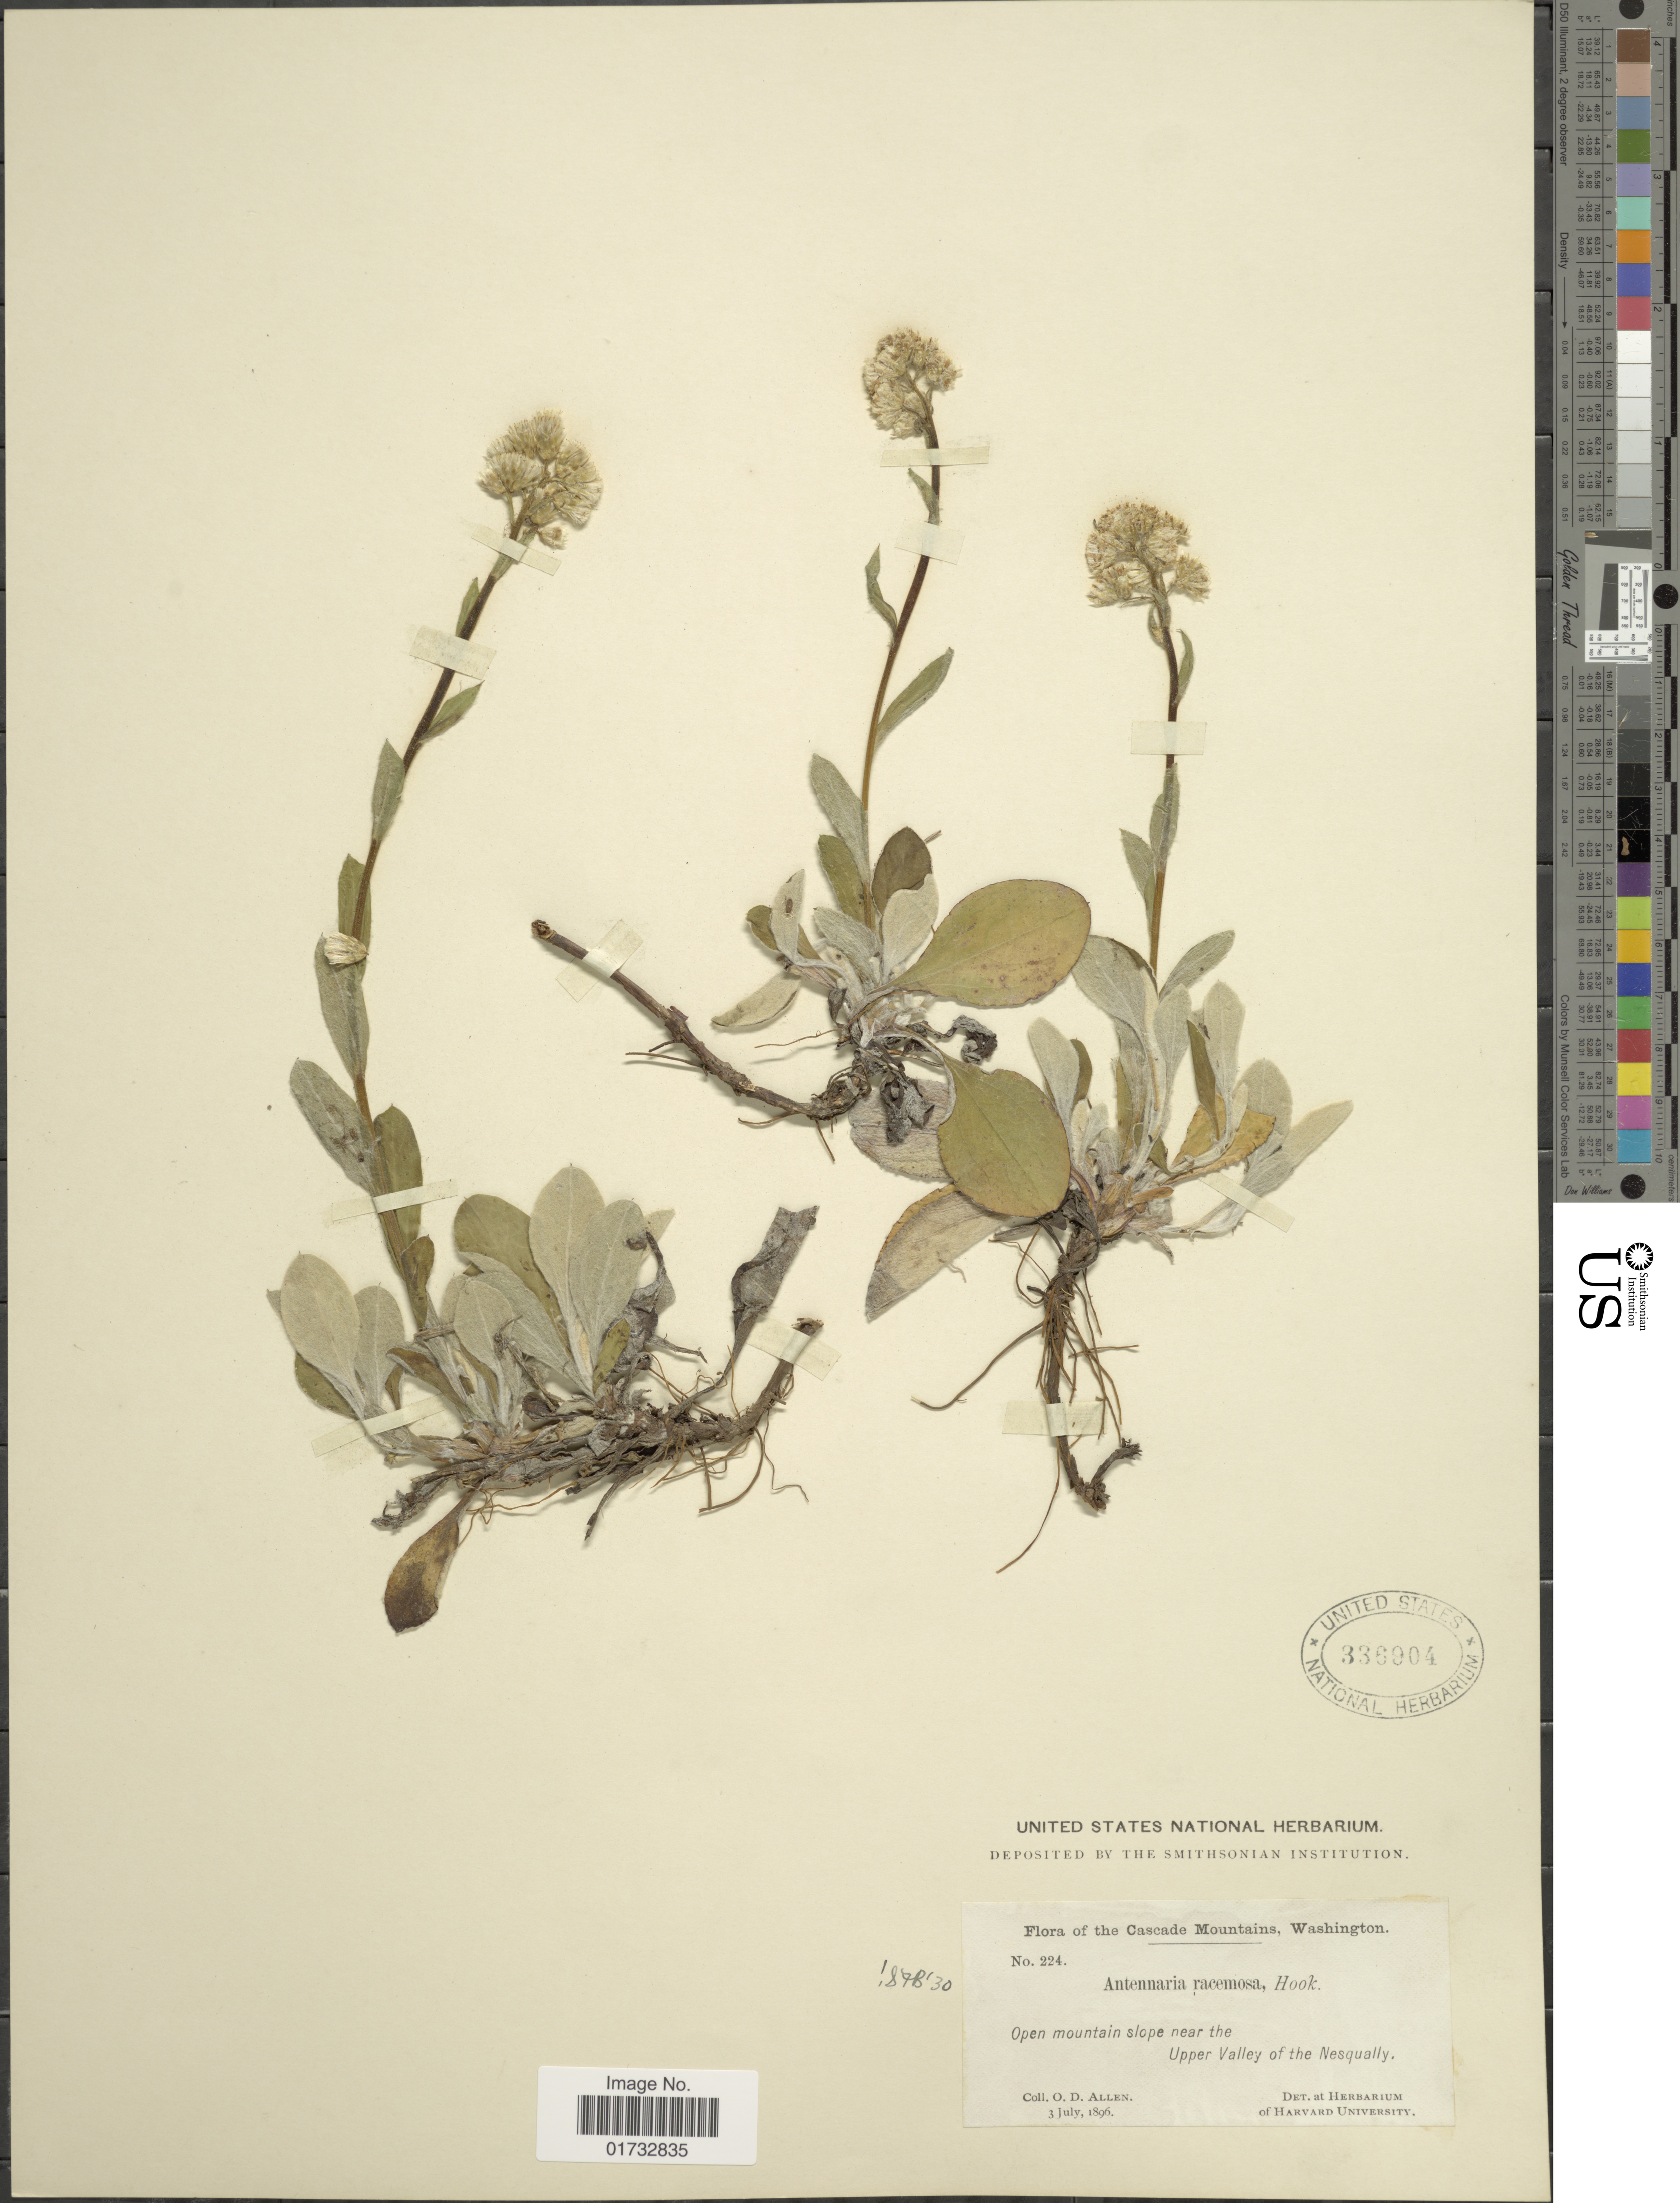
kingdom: Plantae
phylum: Tracheophyta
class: Magnoliopsida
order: Asterales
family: Asteraceae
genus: Antennaria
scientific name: Antennaria racemosa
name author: Hook.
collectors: O. D. Allen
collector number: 224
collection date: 1896-07-03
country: United States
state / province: Washington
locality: Cascade Mountains, Upper Valley of the Nesqually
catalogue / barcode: US 336904